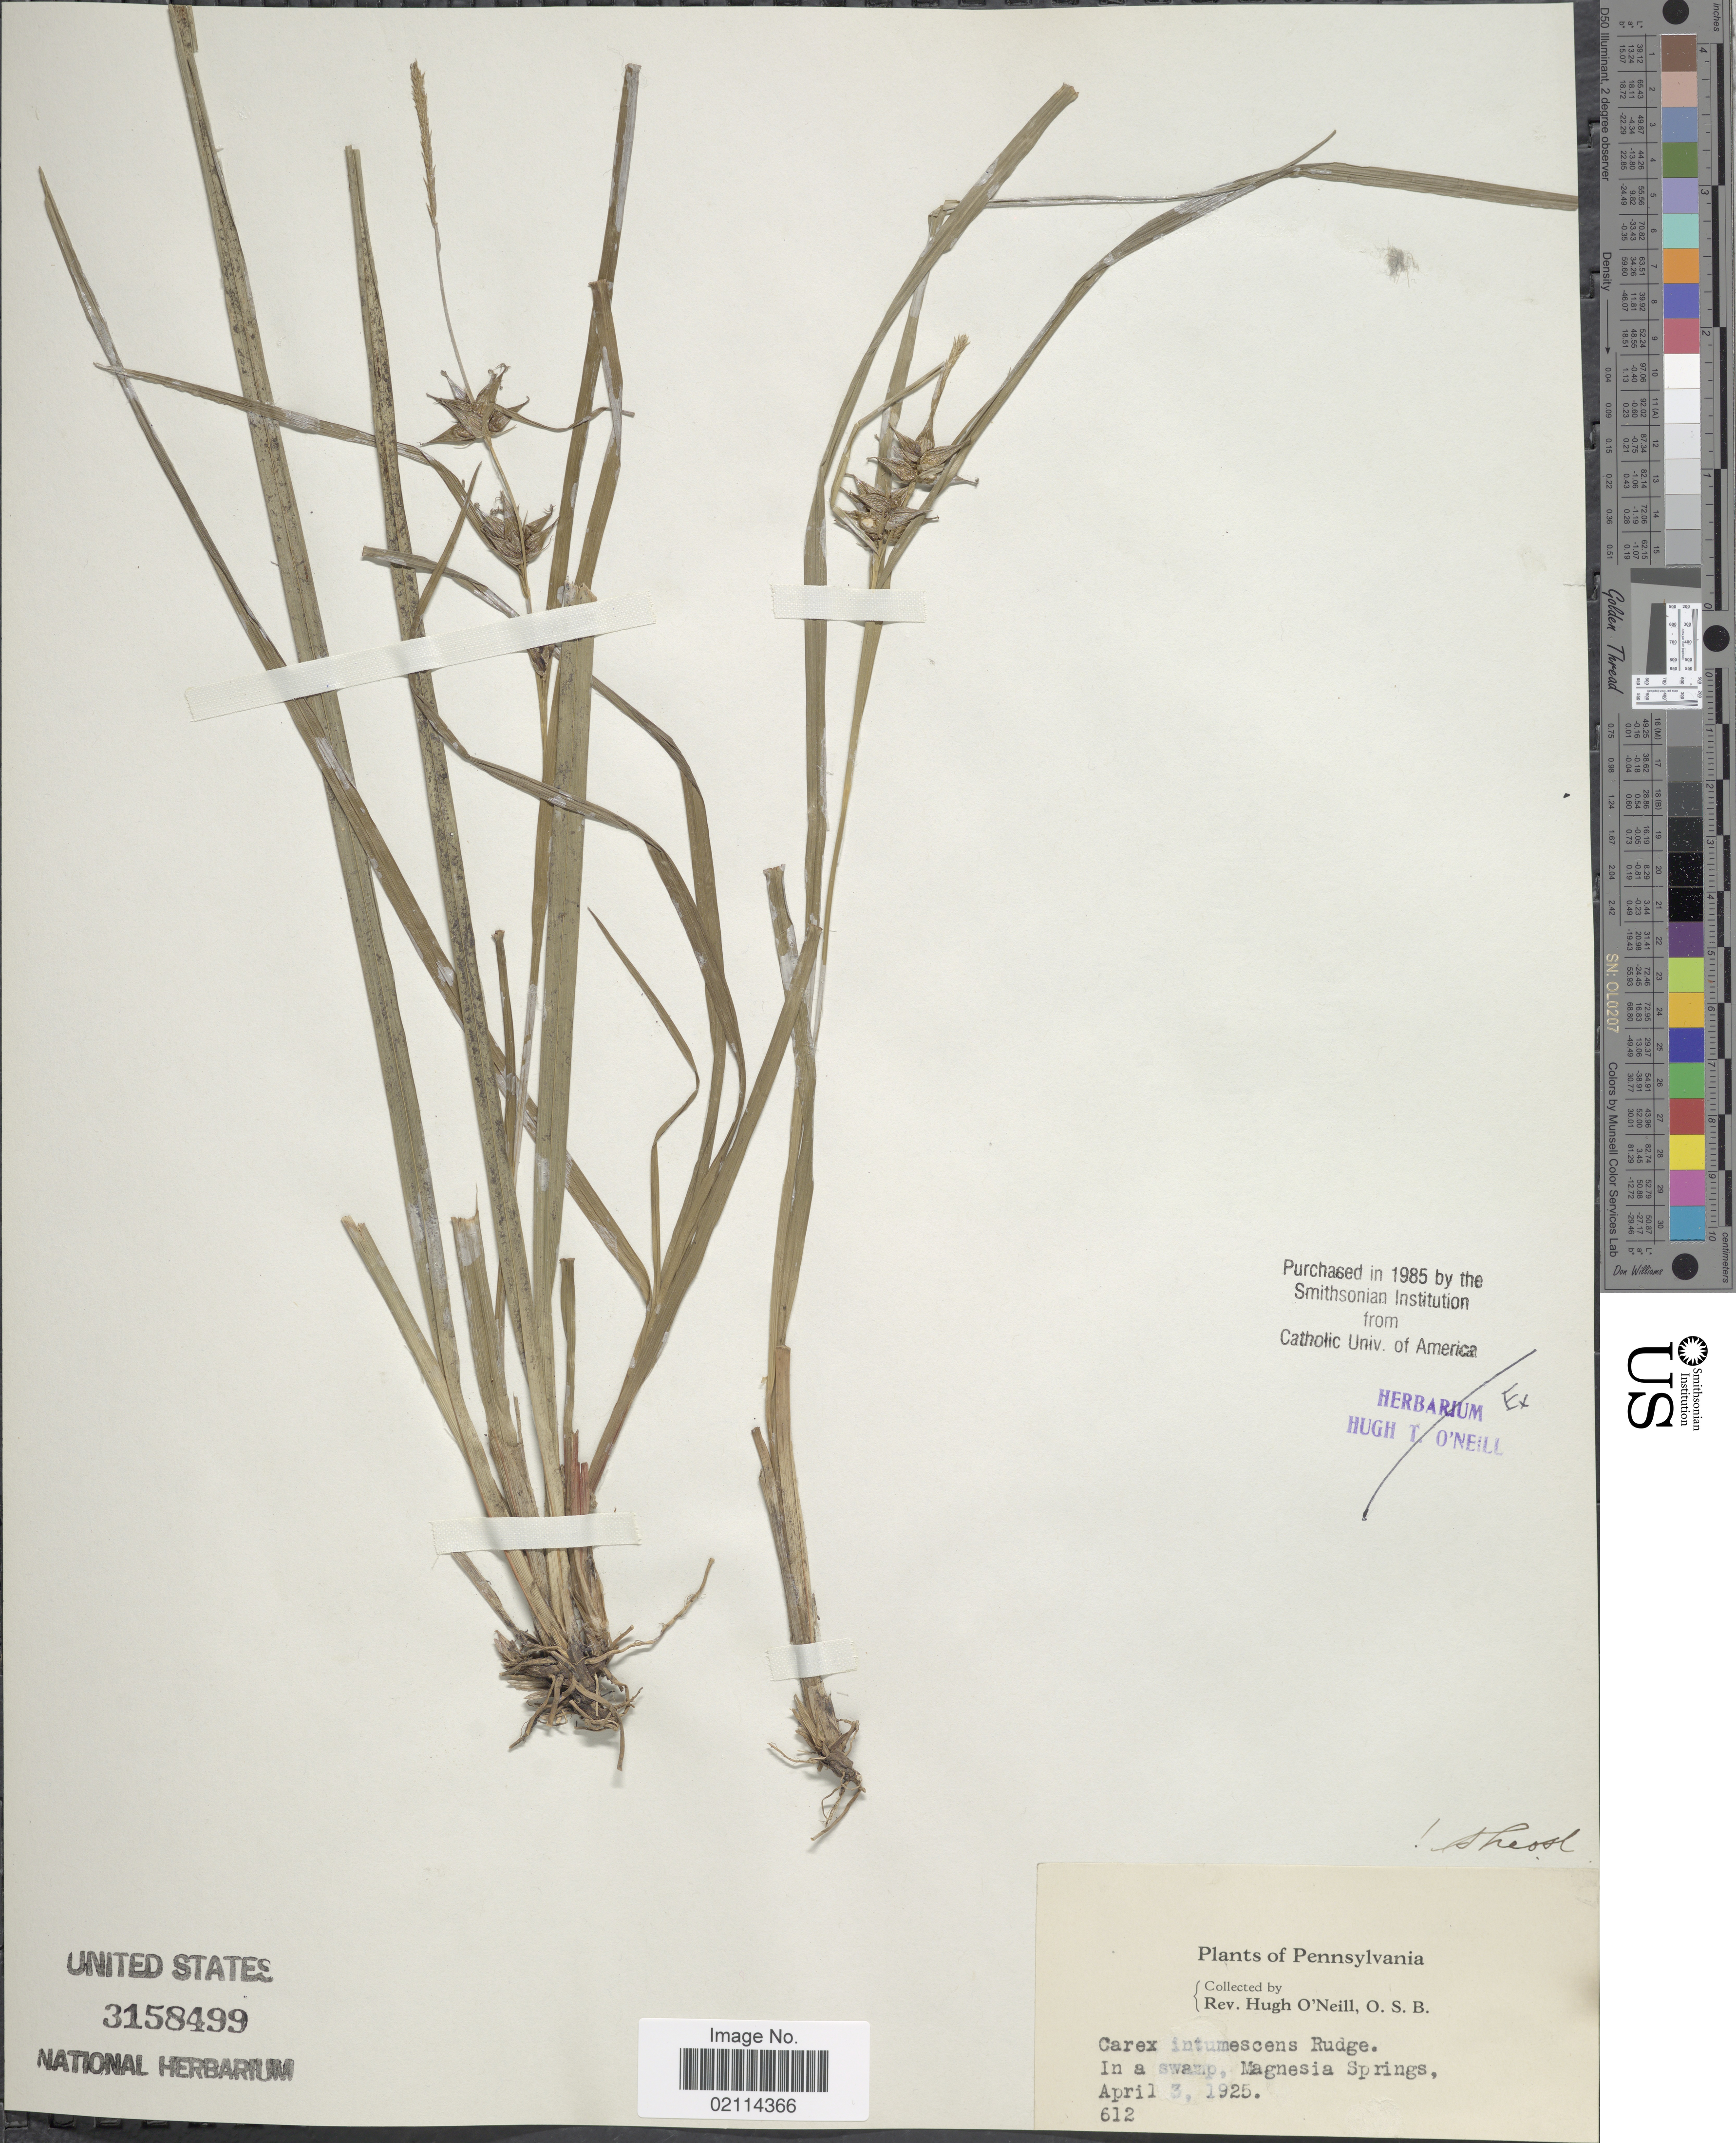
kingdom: Plantae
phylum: Tracheophyta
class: Liliopsida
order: Poales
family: Cyperaceae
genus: Carex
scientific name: Carex intumescens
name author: Rudge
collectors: H. O'Neill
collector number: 612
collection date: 1925-04-03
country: United States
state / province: Pennsylvania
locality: In a swamp, Magnesia Springs.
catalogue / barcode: US 3158499